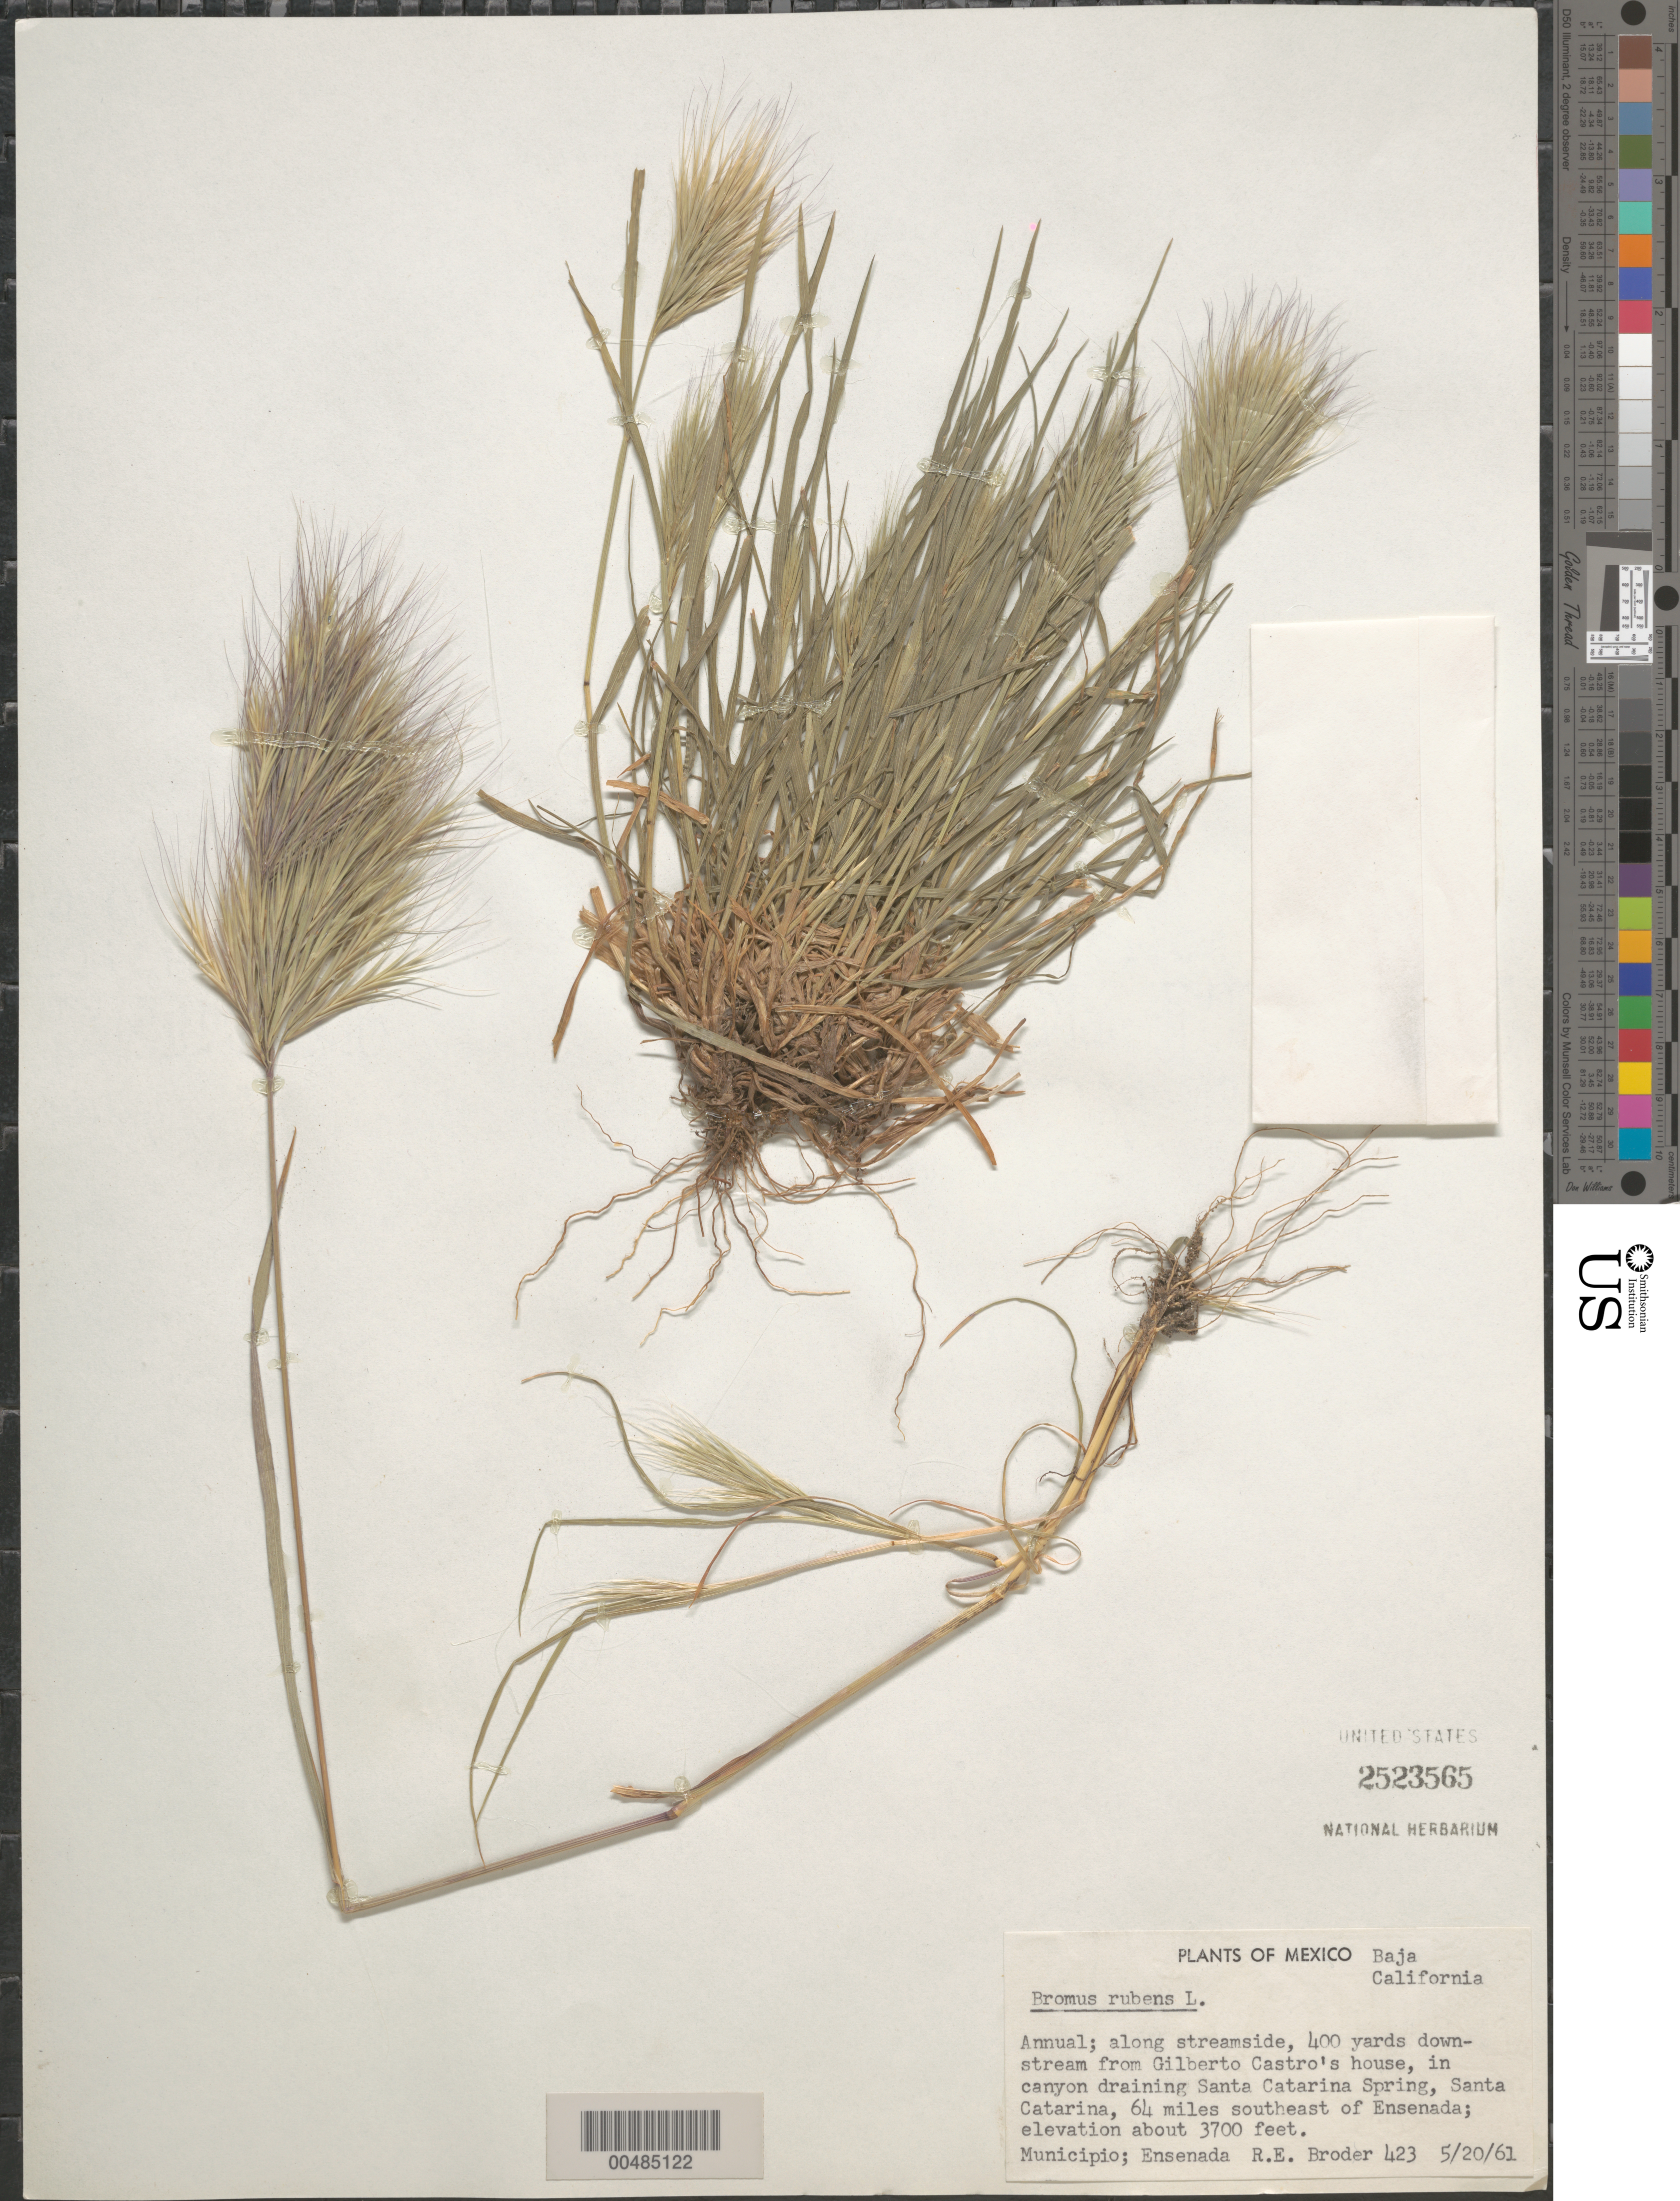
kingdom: Plantae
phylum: Tracheophyta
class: Liliopsida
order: Poales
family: Poaceae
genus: Bromus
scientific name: Bromus rubens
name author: L.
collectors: R. Broder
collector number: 423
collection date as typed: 20 May 1961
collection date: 1961-05-20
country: Mexico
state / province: Baja California Norte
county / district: Ensenada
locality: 400 yds downstream from Gilberto Castro's house, in canyon draining Santa Catarina Spring, Santa Catarina, 64 m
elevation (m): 1128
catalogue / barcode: US 2523565